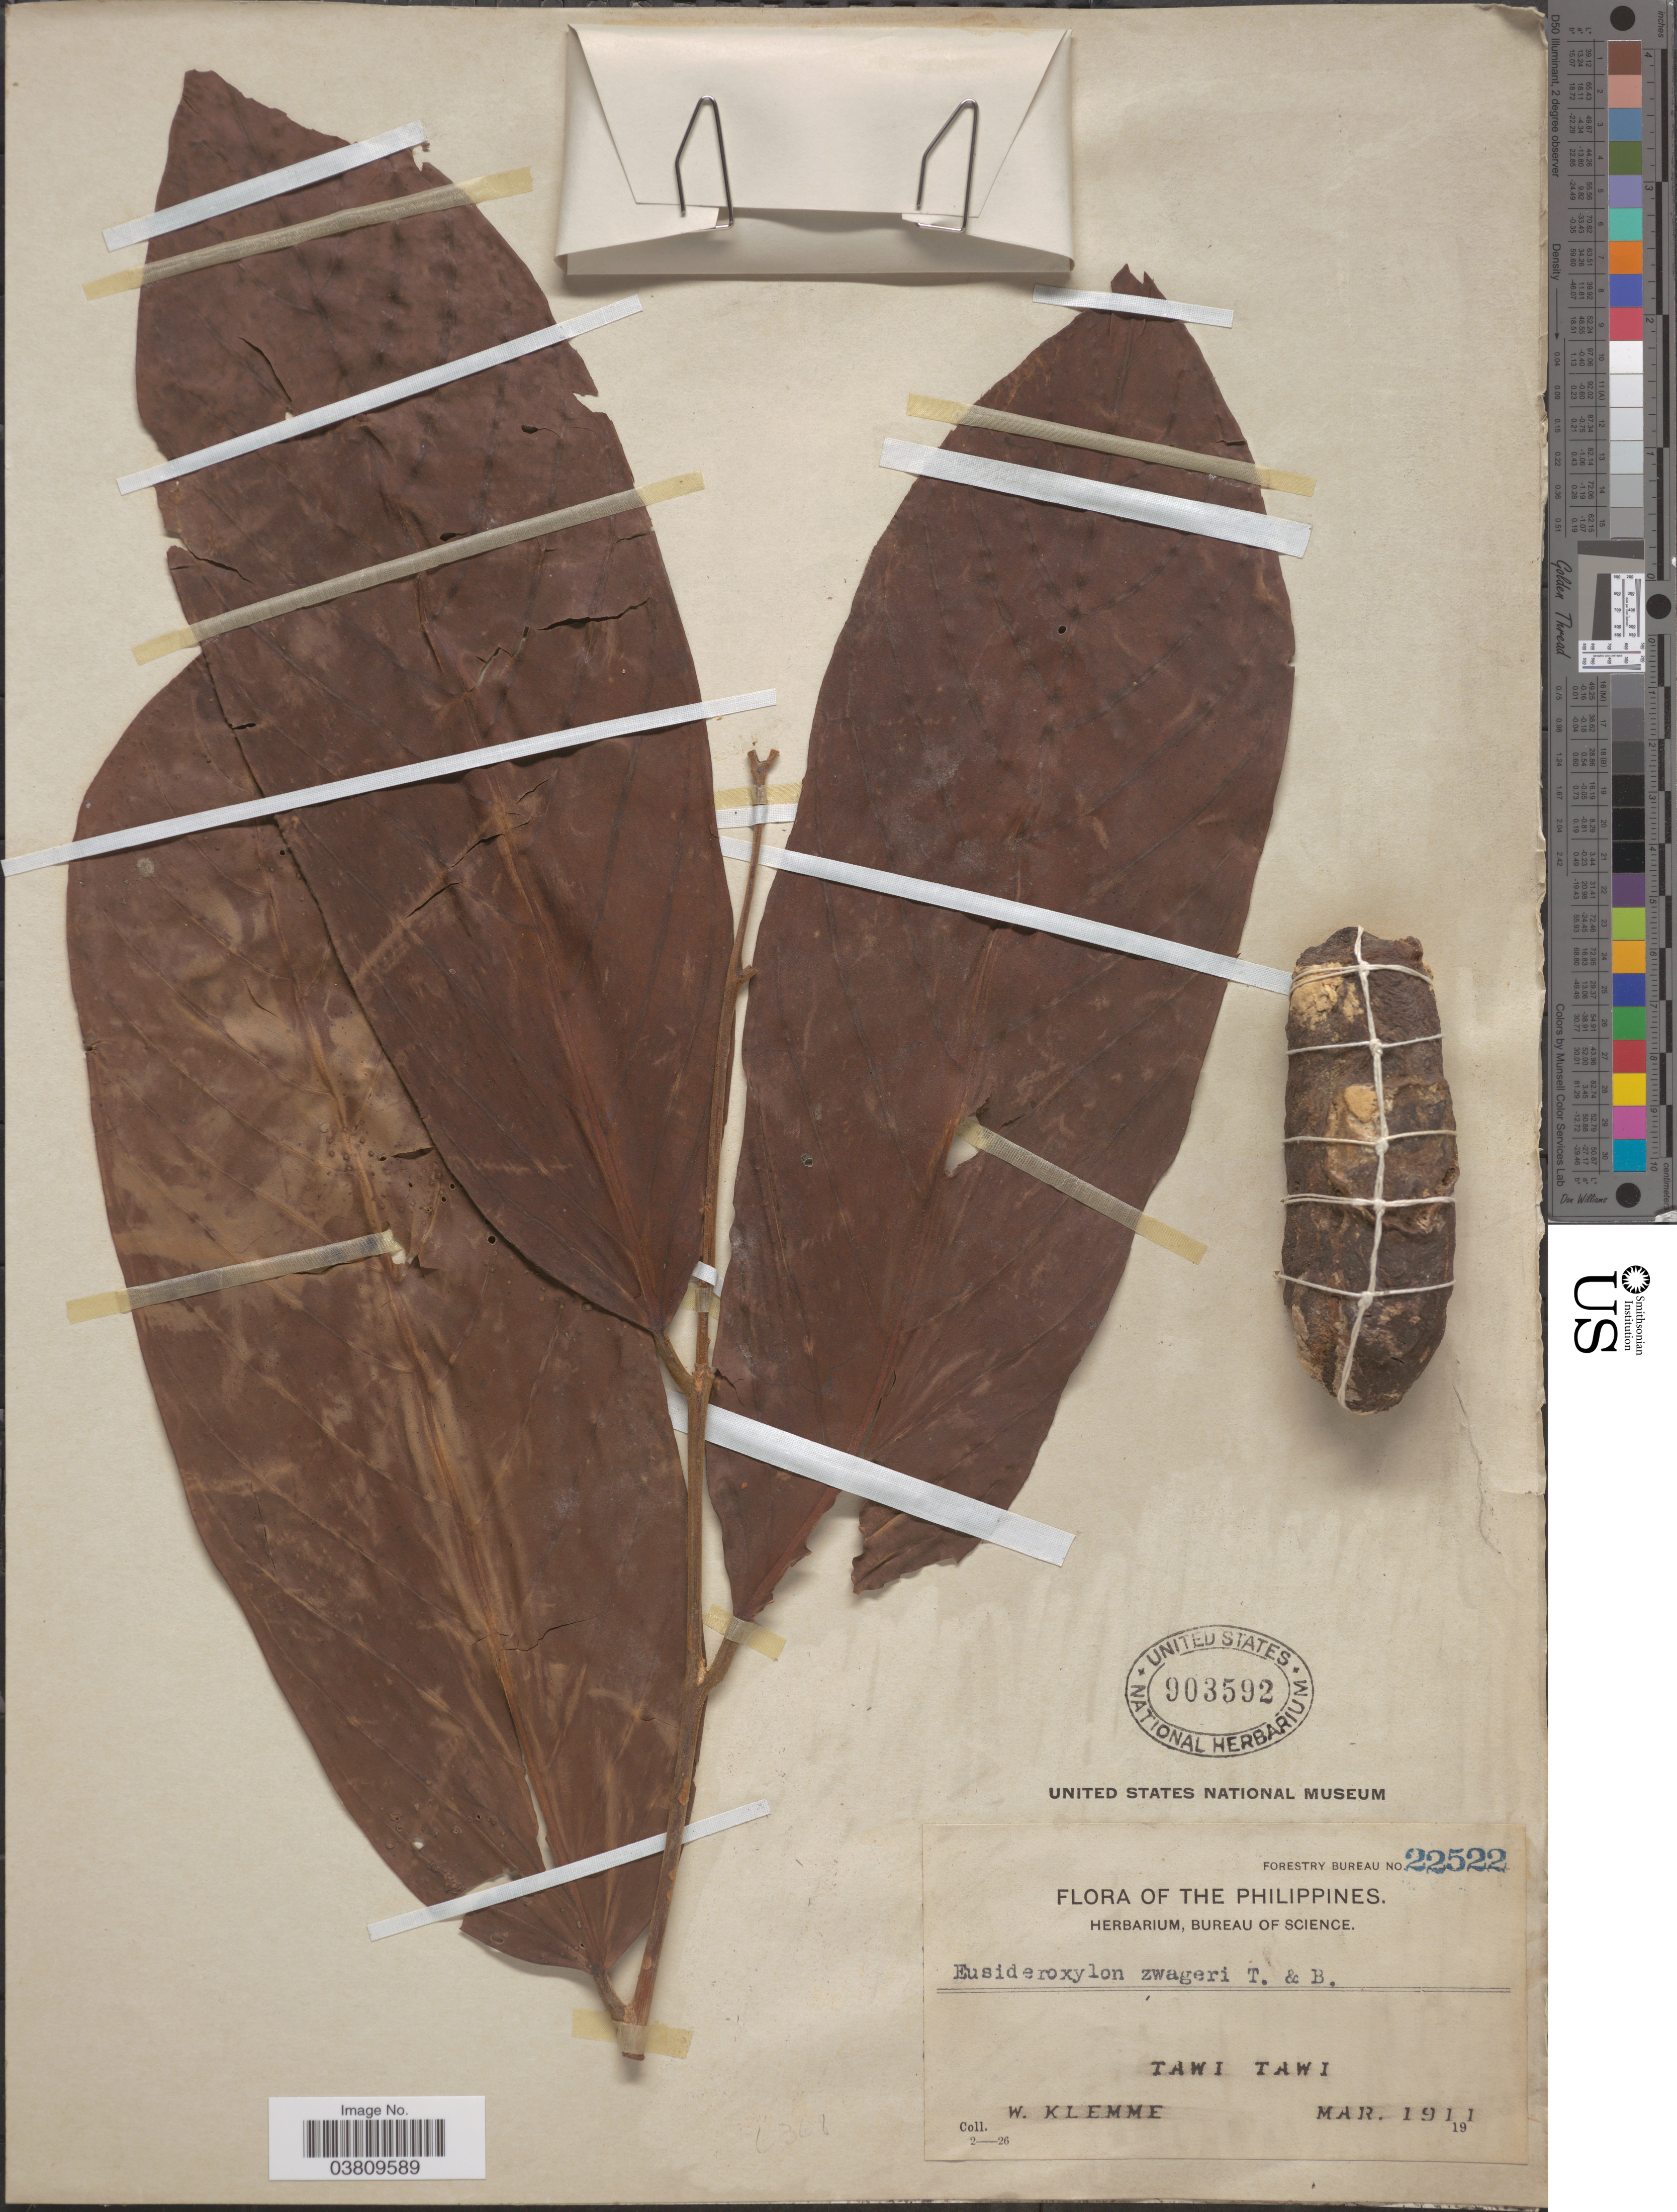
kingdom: Plantae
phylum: Tracheophyta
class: Magnoliopsida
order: Laurales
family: Lauraceae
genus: Eusideroxylon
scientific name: Eusideroxylon zwageri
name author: Teysm. & Binn.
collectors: W. Klemme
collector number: Forestry Bureau 22522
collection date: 1911-03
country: Philippines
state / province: Muslim Mindanao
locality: Tawi Tawi.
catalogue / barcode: US 903592